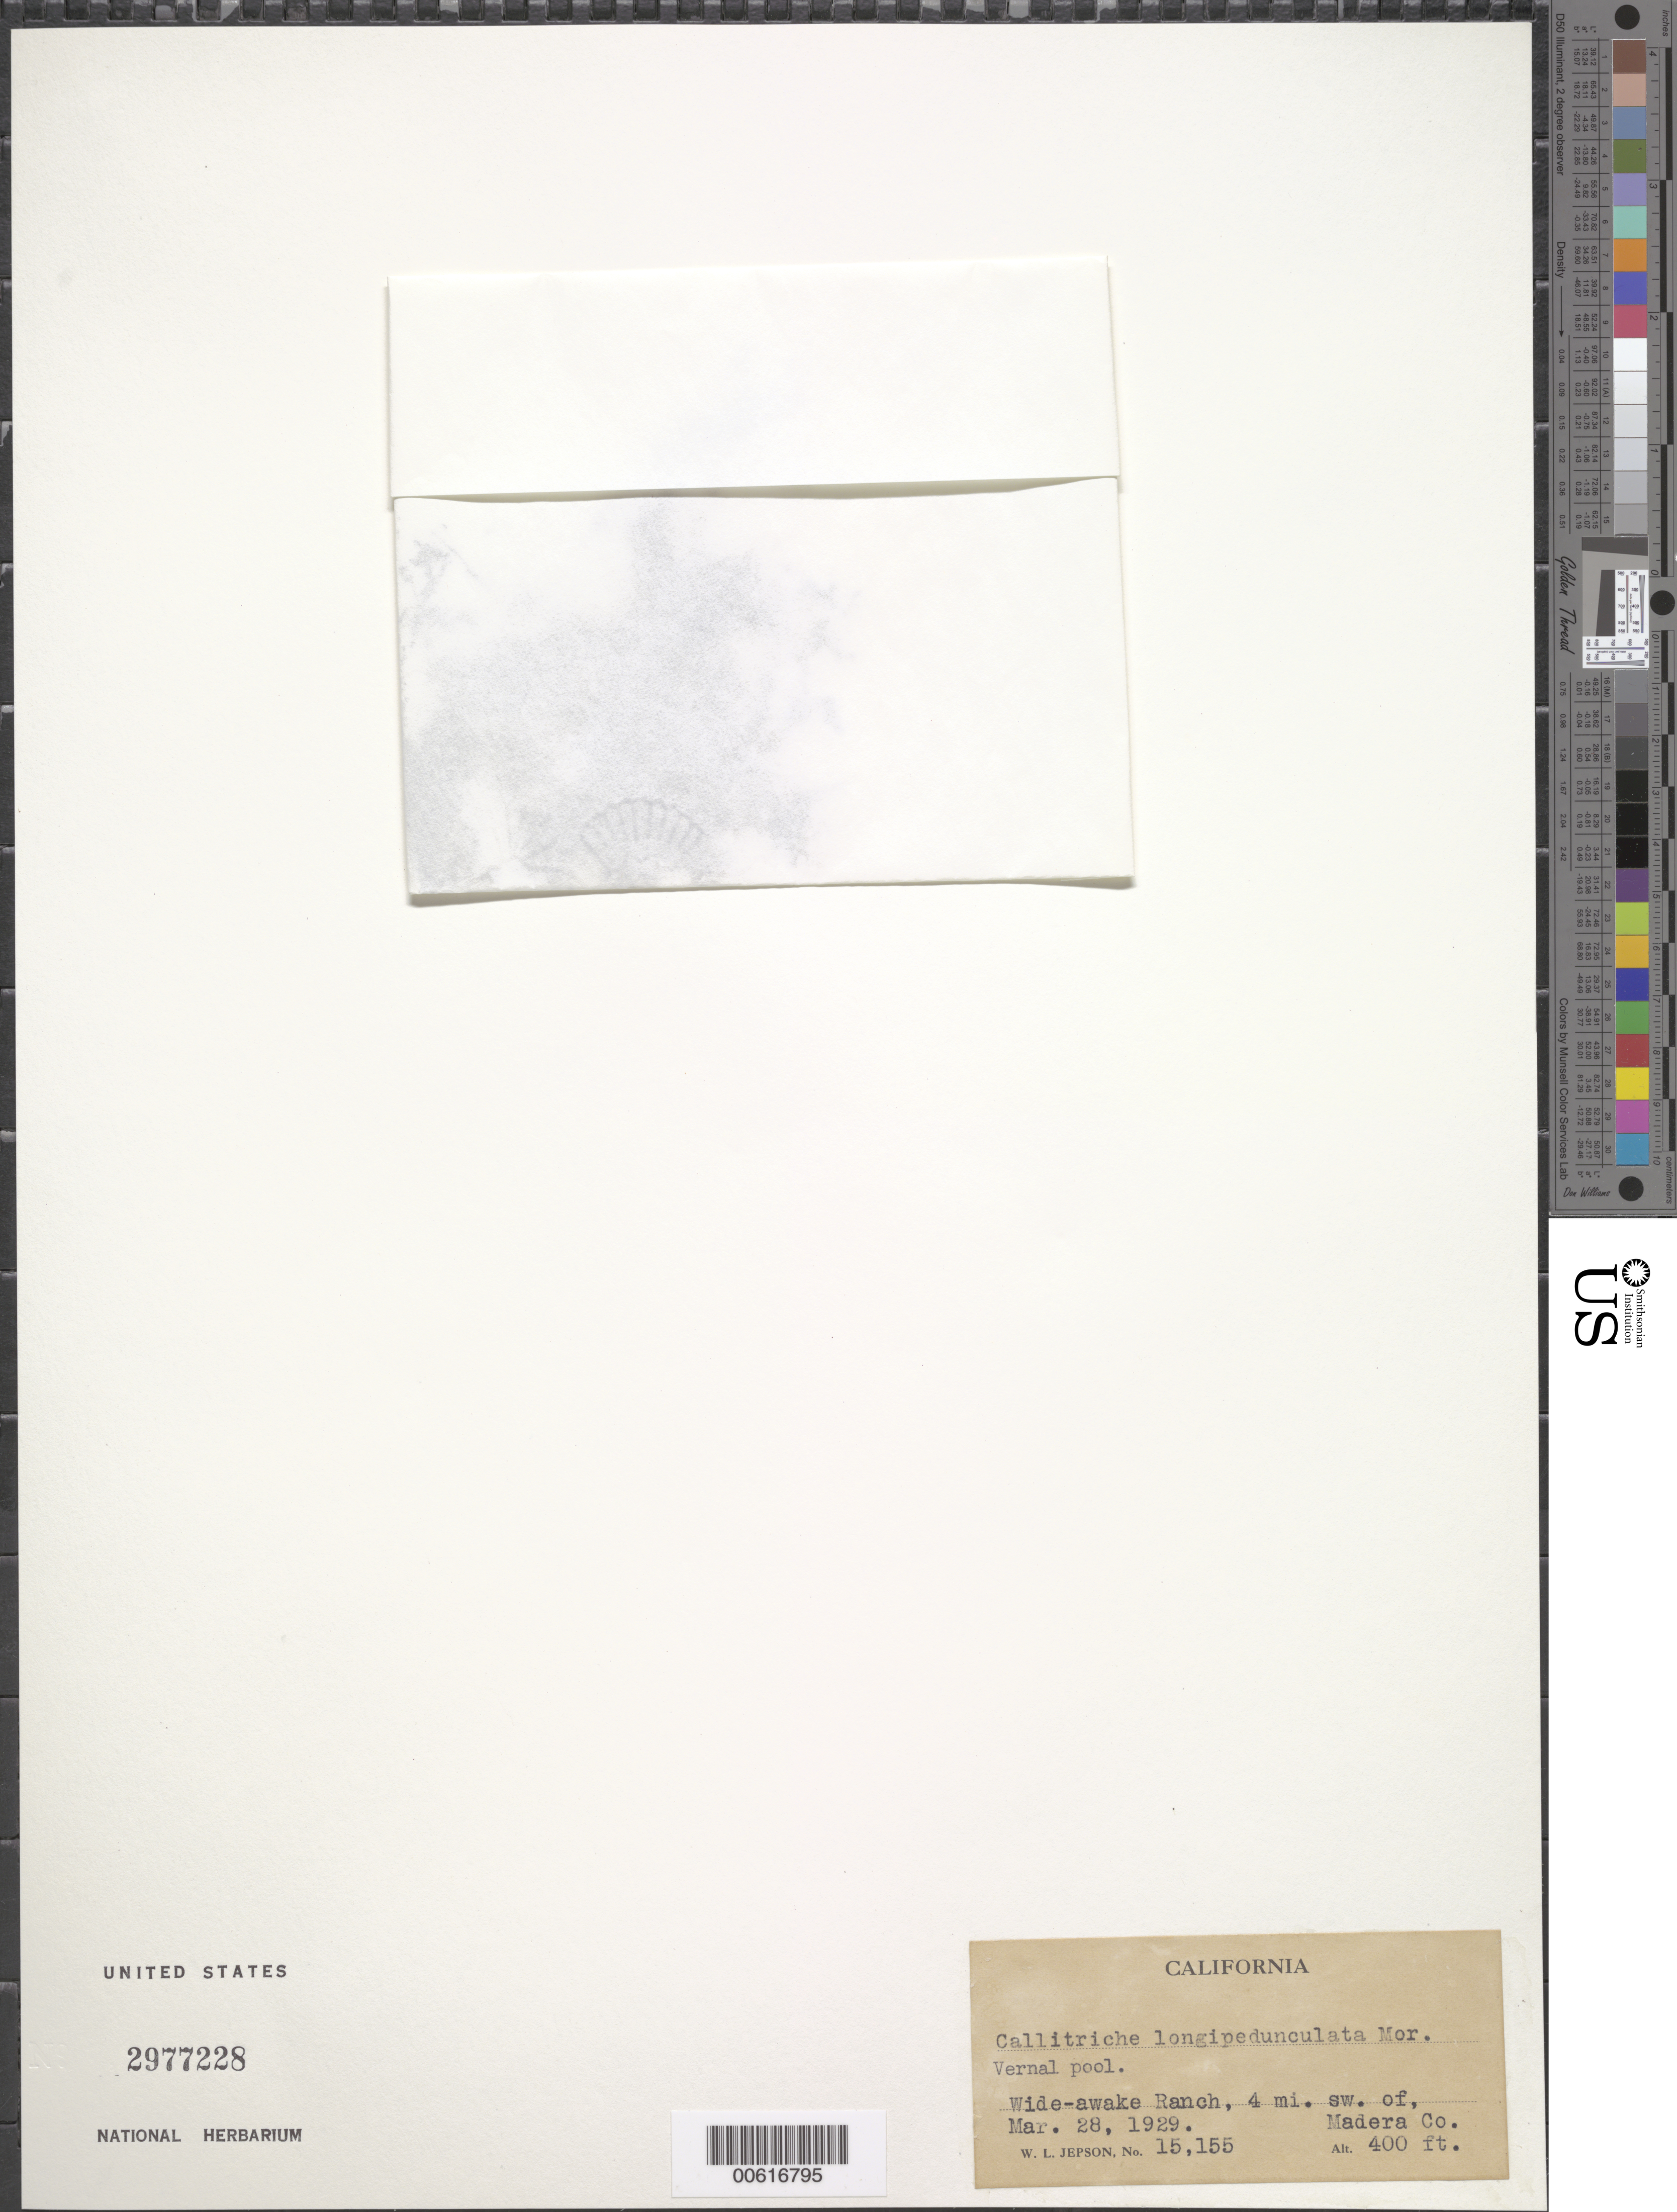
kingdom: Plantae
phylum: Tracheophyta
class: Magnoliopsida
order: Lamiales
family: Plantaginaceae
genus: Callitriche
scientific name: Callitriche hypogaea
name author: Tharp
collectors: W. L. Jepson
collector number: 15155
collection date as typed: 28 Mar 1929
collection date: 1929-03-28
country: United States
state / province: California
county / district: Madera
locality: SW of Wide-awake Ranch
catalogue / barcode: US 2977228